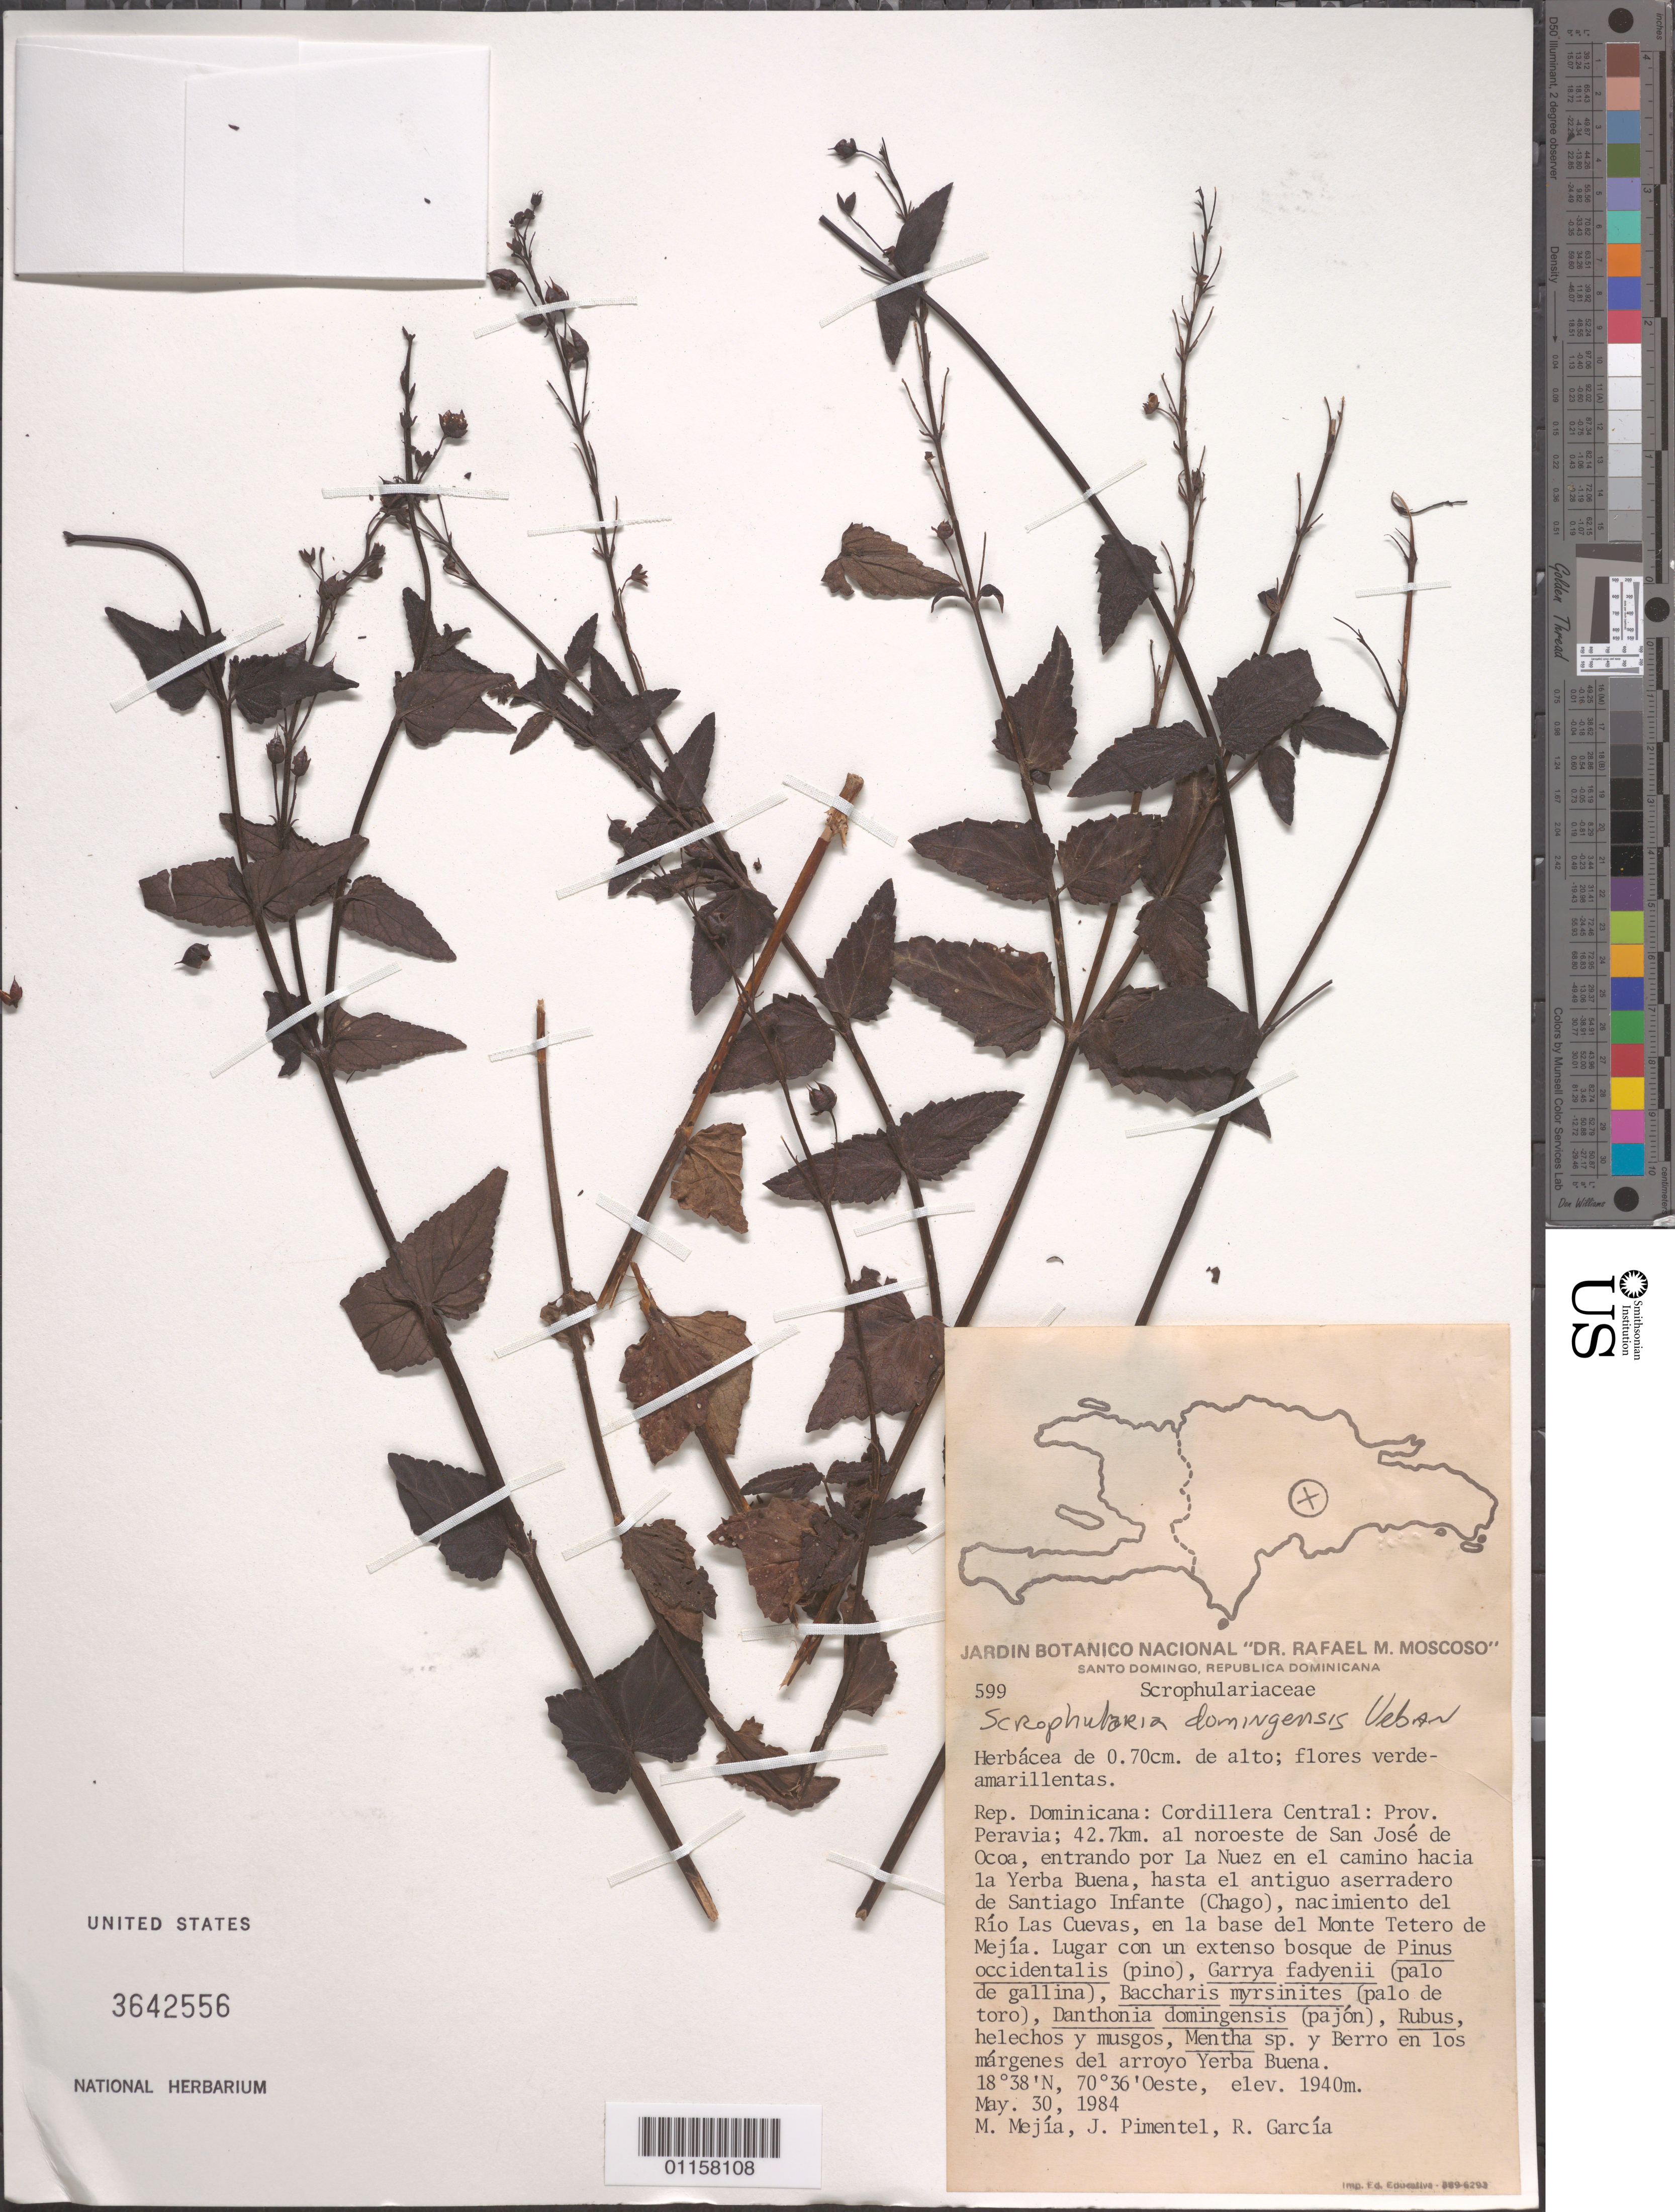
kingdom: Plantae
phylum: Tracheophyta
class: Magnoliopsida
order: Lamiales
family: Scrophulariaceae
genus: Scrophularia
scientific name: Scrophularia domingensis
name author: Urb.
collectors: M. Mejia, J. Pimentel & R. G. García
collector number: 599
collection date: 1984-05-30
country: Dominican Republic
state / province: Peravia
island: Hispaniola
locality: Cordillera Central; 42.7 km al noroeste de San José de Ocoa, entrando por La Nuez en el camino hacia la Yerba Buena, hasta el antiguo aserradero de Santiago Infante (Chago), nacimiento del Río Las Cuevas, en la base del Monte Tetero de Mejía.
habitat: Lugar con un extenso bosque de Pinus occidentalis (pino), Garrya fadyenii (palo de gallina), Baccharis myrsinites (palo de toro), Danthonia domingensis (pajón), rubus, helechos y musgos, Mentha sp. y Berro en los márgenes del arroyo Yerba Bena.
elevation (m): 1940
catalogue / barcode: US 3642556